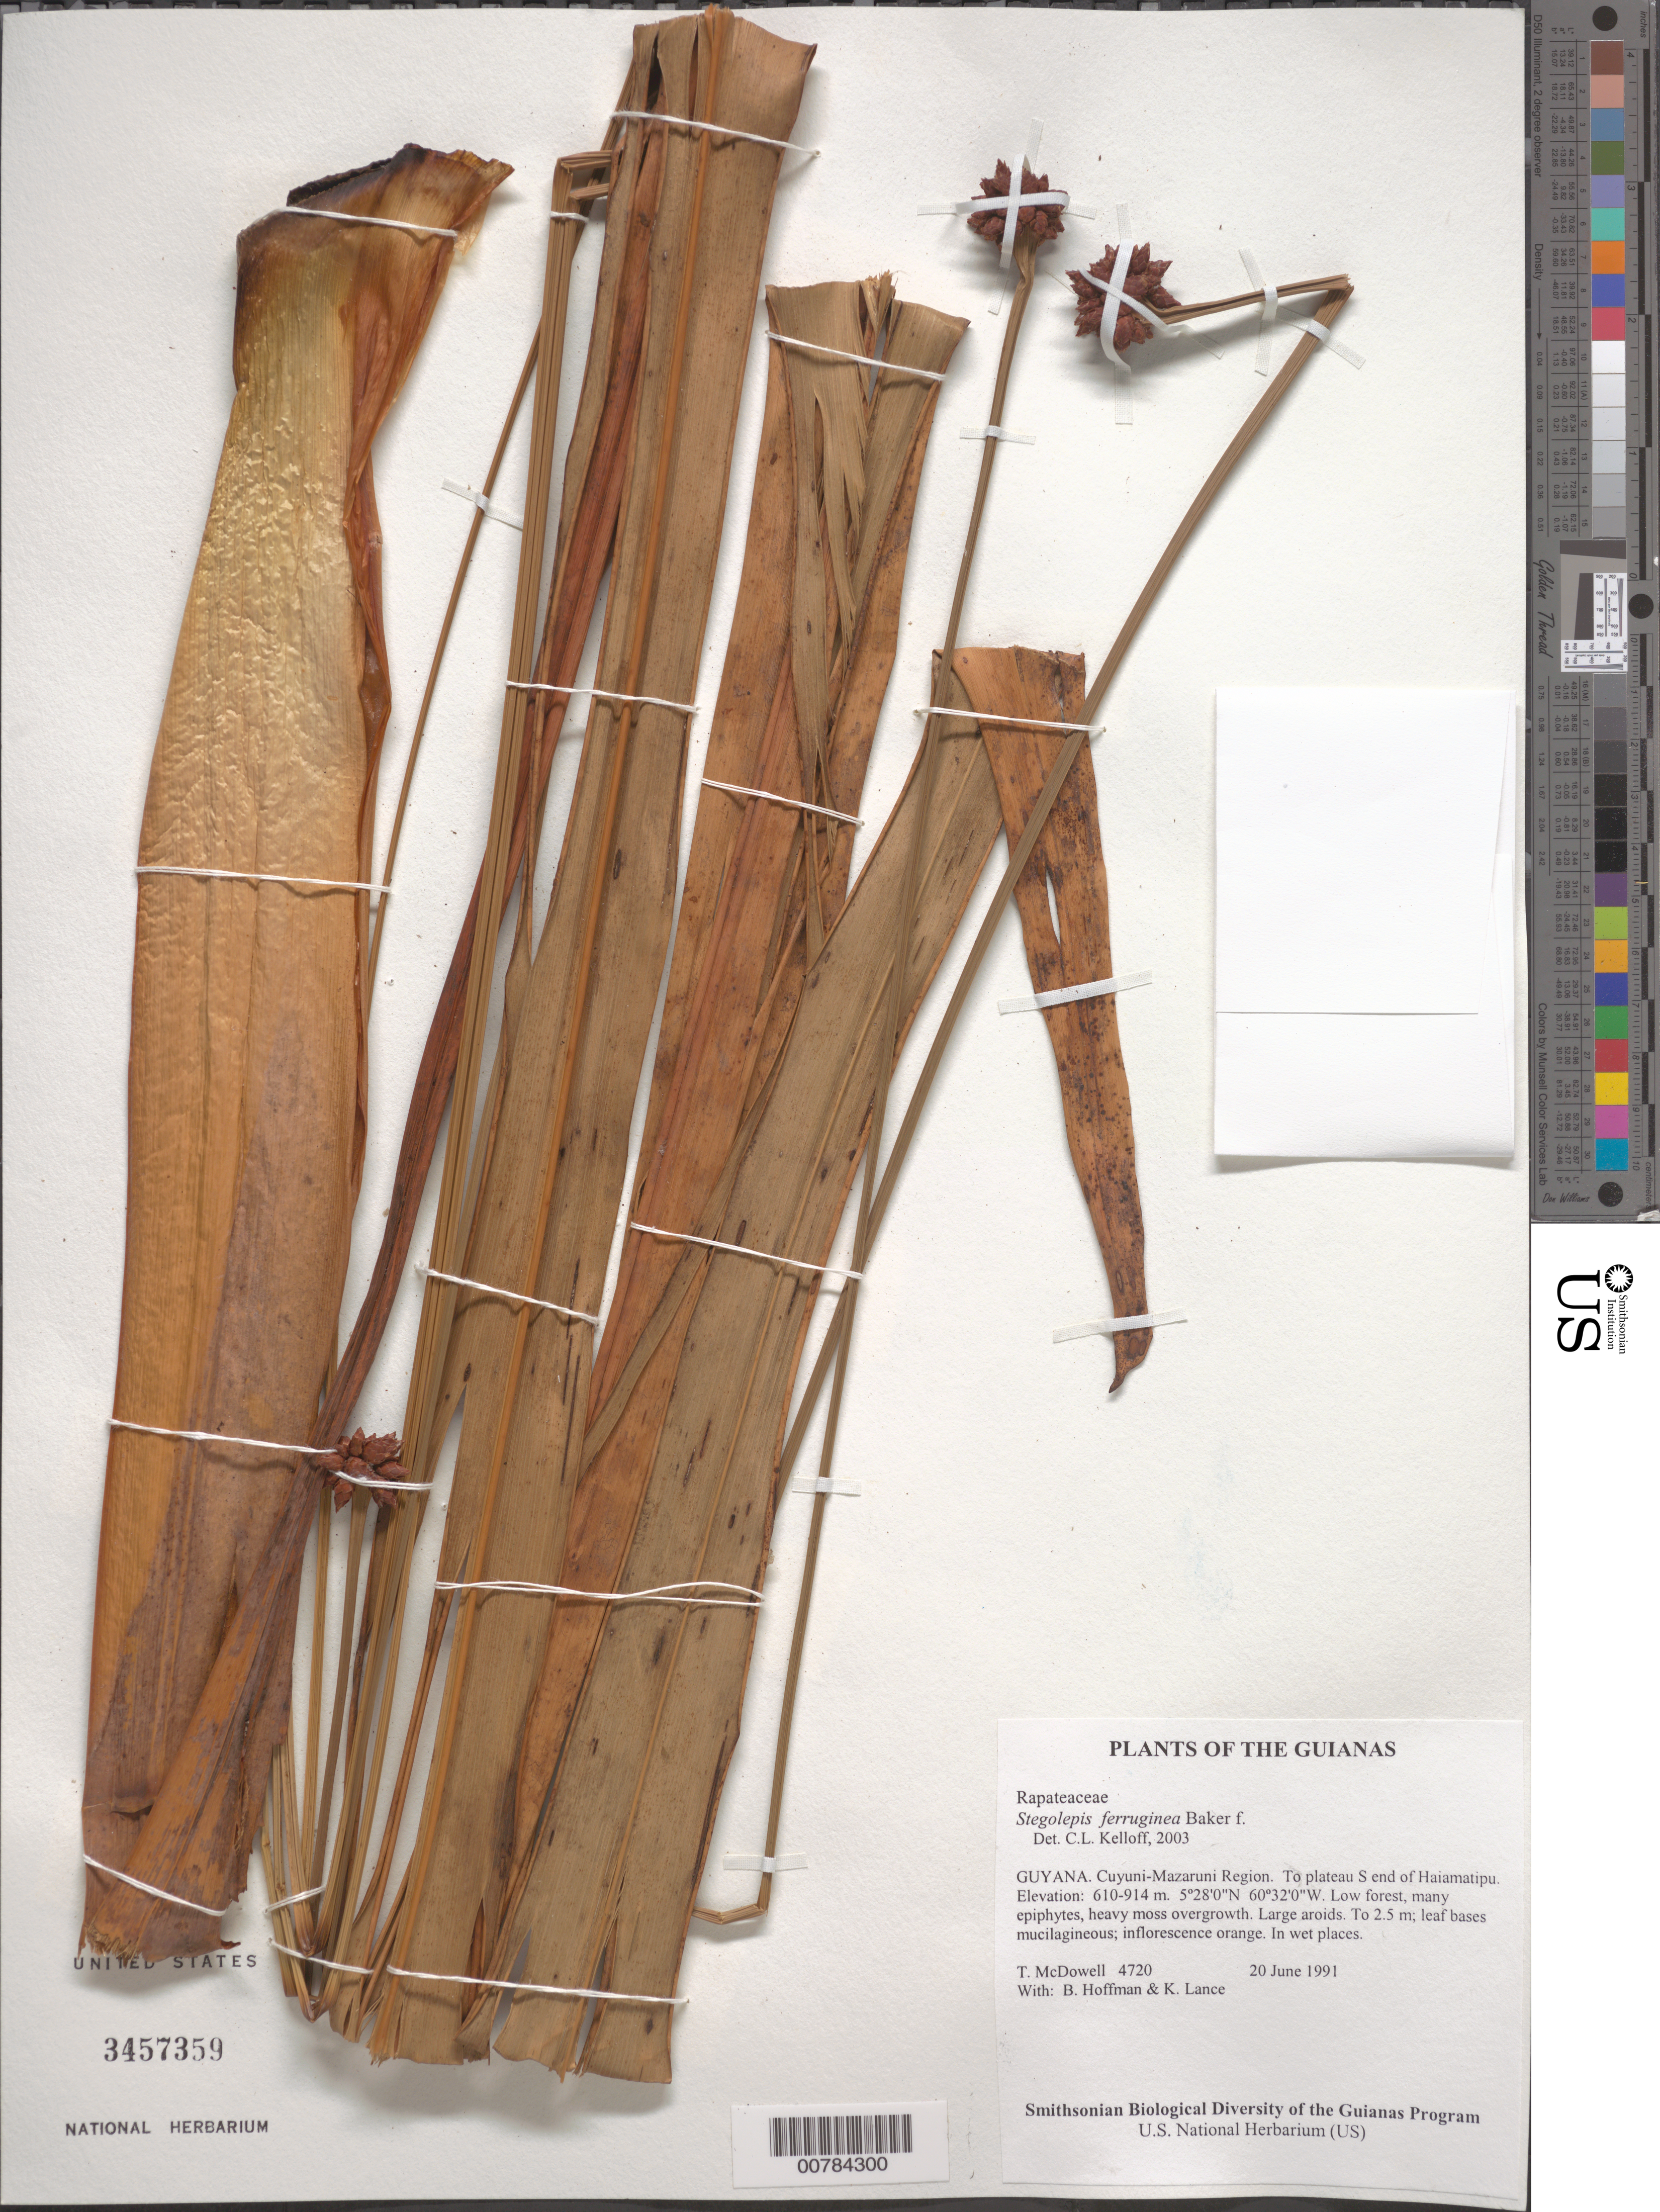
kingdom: Plantae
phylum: Tracheophyta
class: Liliopsida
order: Poales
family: Rapateaceae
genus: Stegolepis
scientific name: Stegolepis ferruginea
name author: Baker f.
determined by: Kelloff, Carol L., (US), Smithsonian Institution - National Museum of Natural History (UNITED STATES)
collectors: T. McDowell, B. Hoffman & K. Lance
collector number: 4720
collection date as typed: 20 June 1991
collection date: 1991-06-20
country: Guyana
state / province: Cuyuni-Mazaruni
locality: To plateau at South end of Haiamatipu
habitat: Low forest, many epiphytes, heavy moss overgrowth. Large aroids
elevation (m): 610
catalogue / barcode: US 3457359